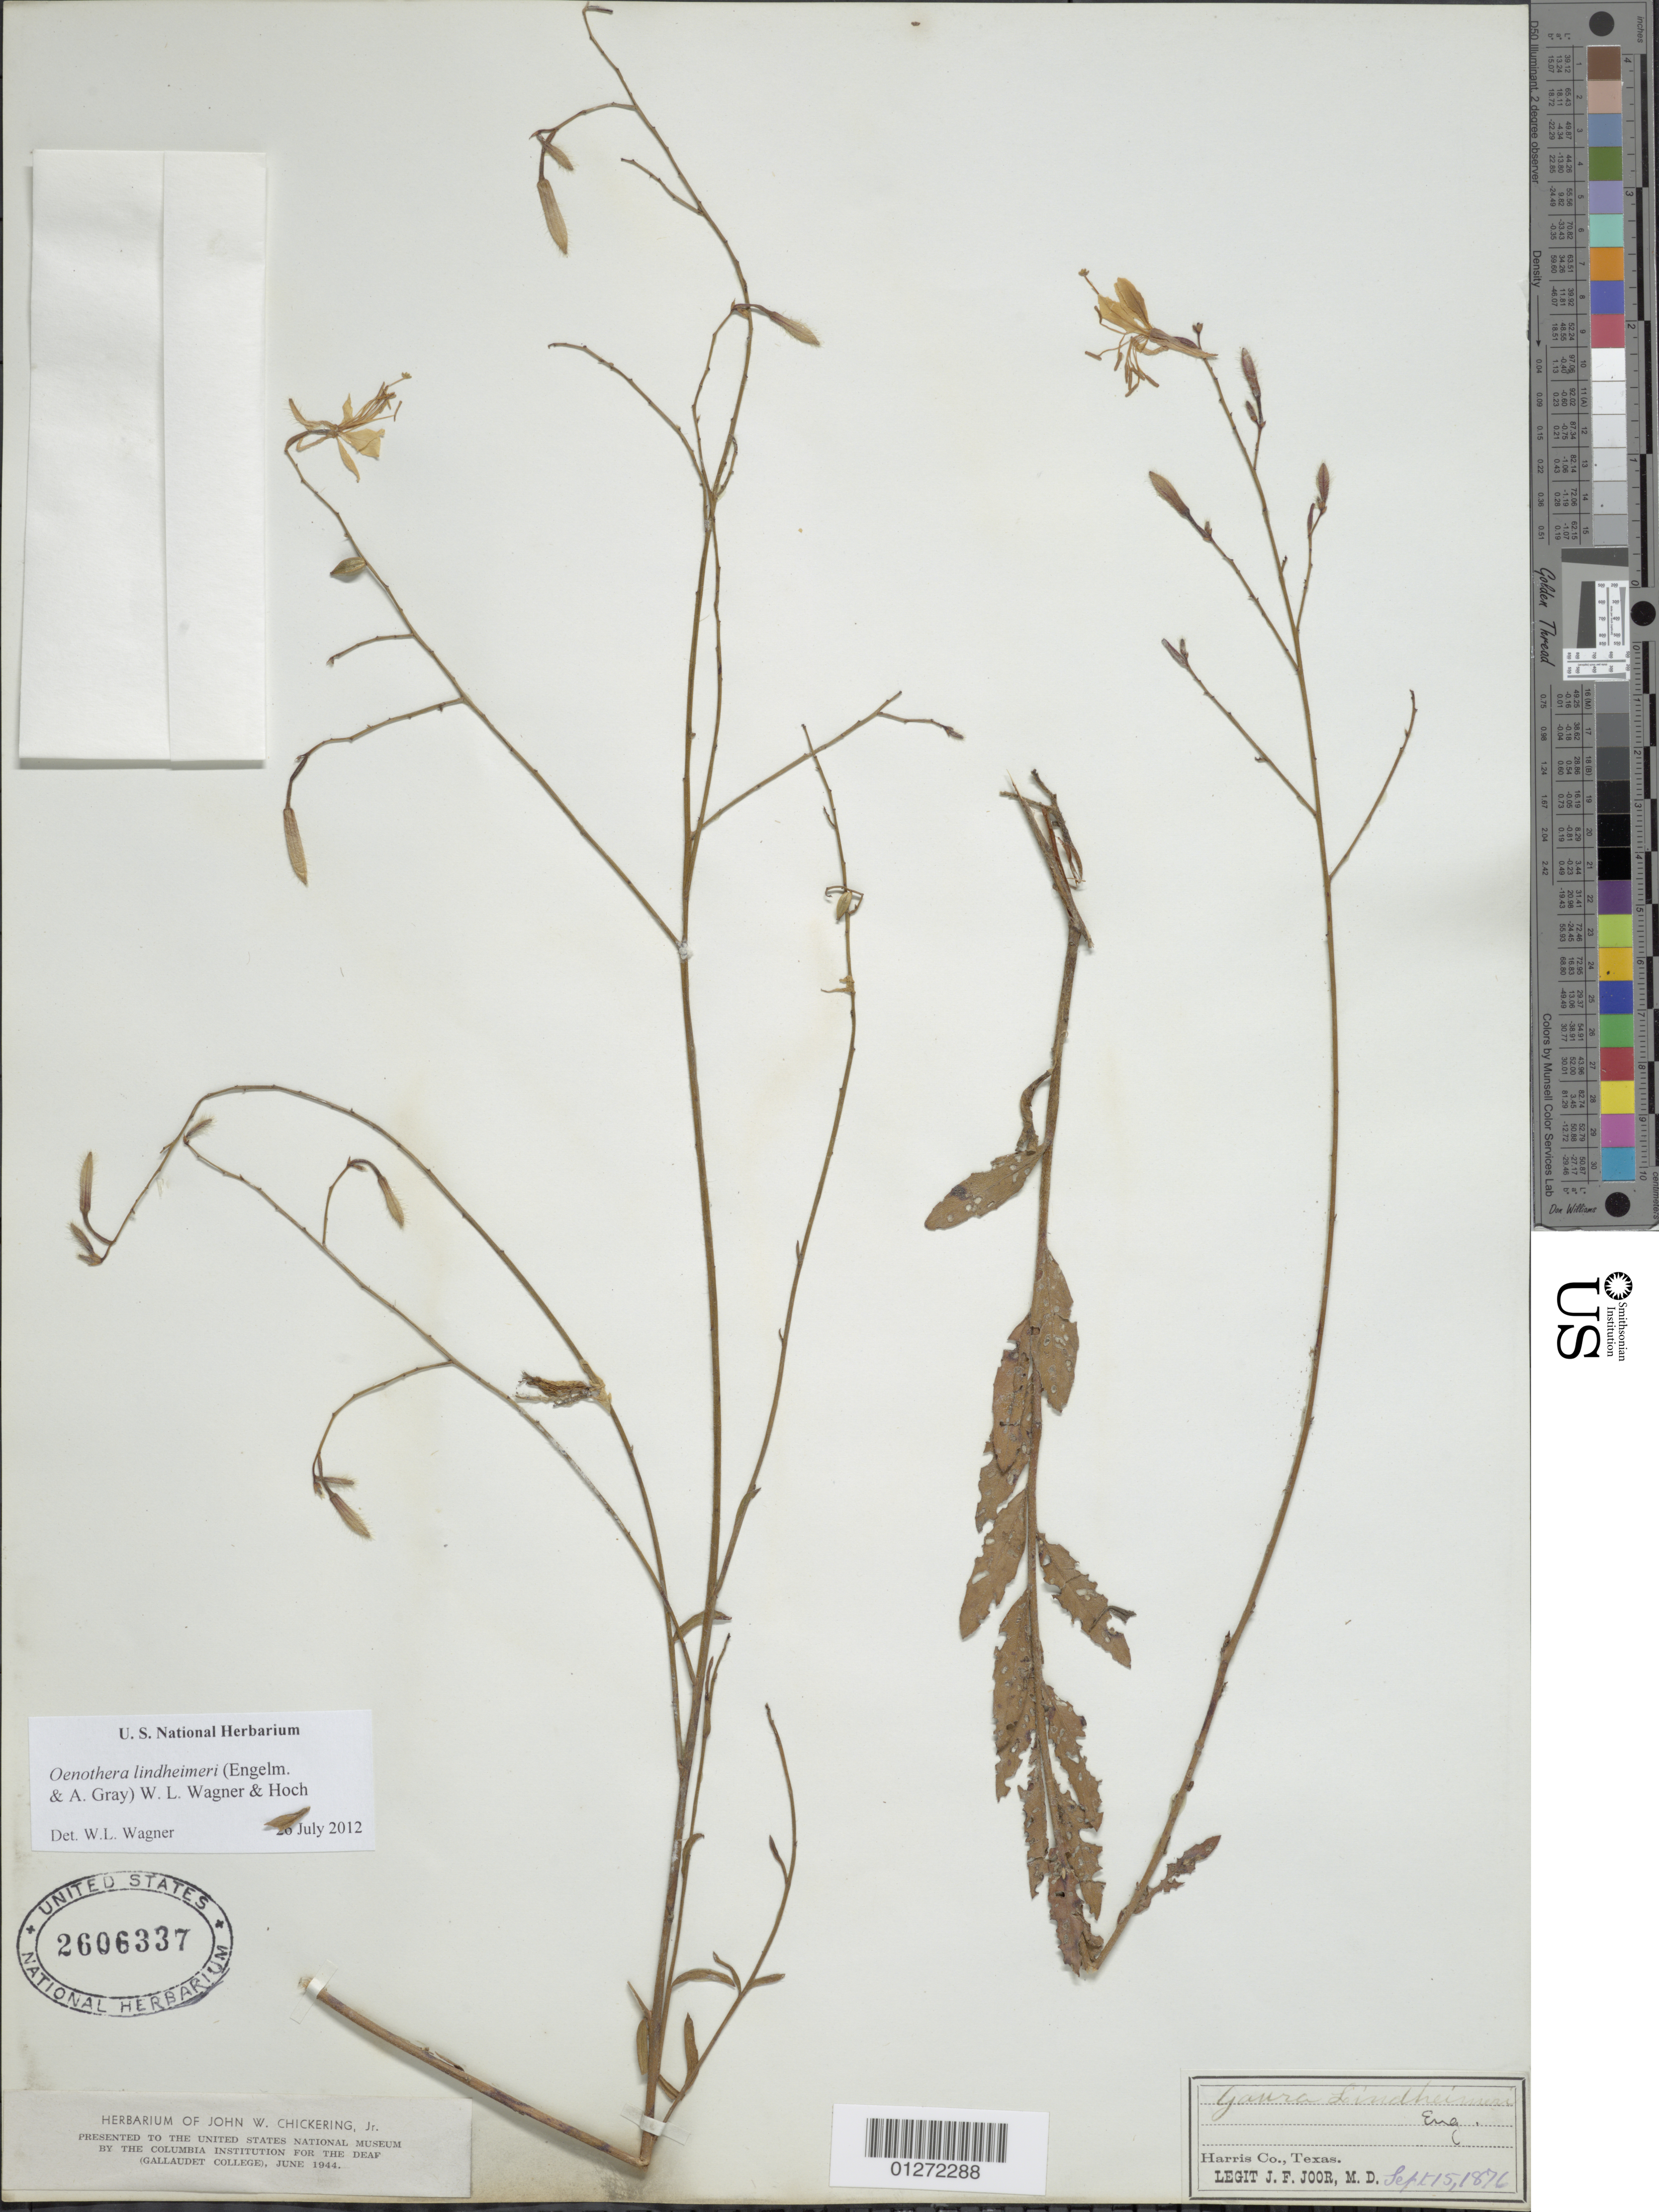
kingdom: Plantae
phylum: Tracheophyta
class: Magnoliopsida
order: Myrtales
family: Onagraceae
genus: Oenothera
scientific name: Oenothera lindheimeri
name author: (Engelm. & A. Gray) W.L. Wagner & Hoch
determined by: Wagner, W. L., (BOT), Smithsonian Institution - National Museum of Natural History (UNITED STATES)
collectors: J. F. Joor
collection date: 1876-09-15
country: United States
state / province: Texas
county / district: Harris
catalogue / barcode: US 2606337